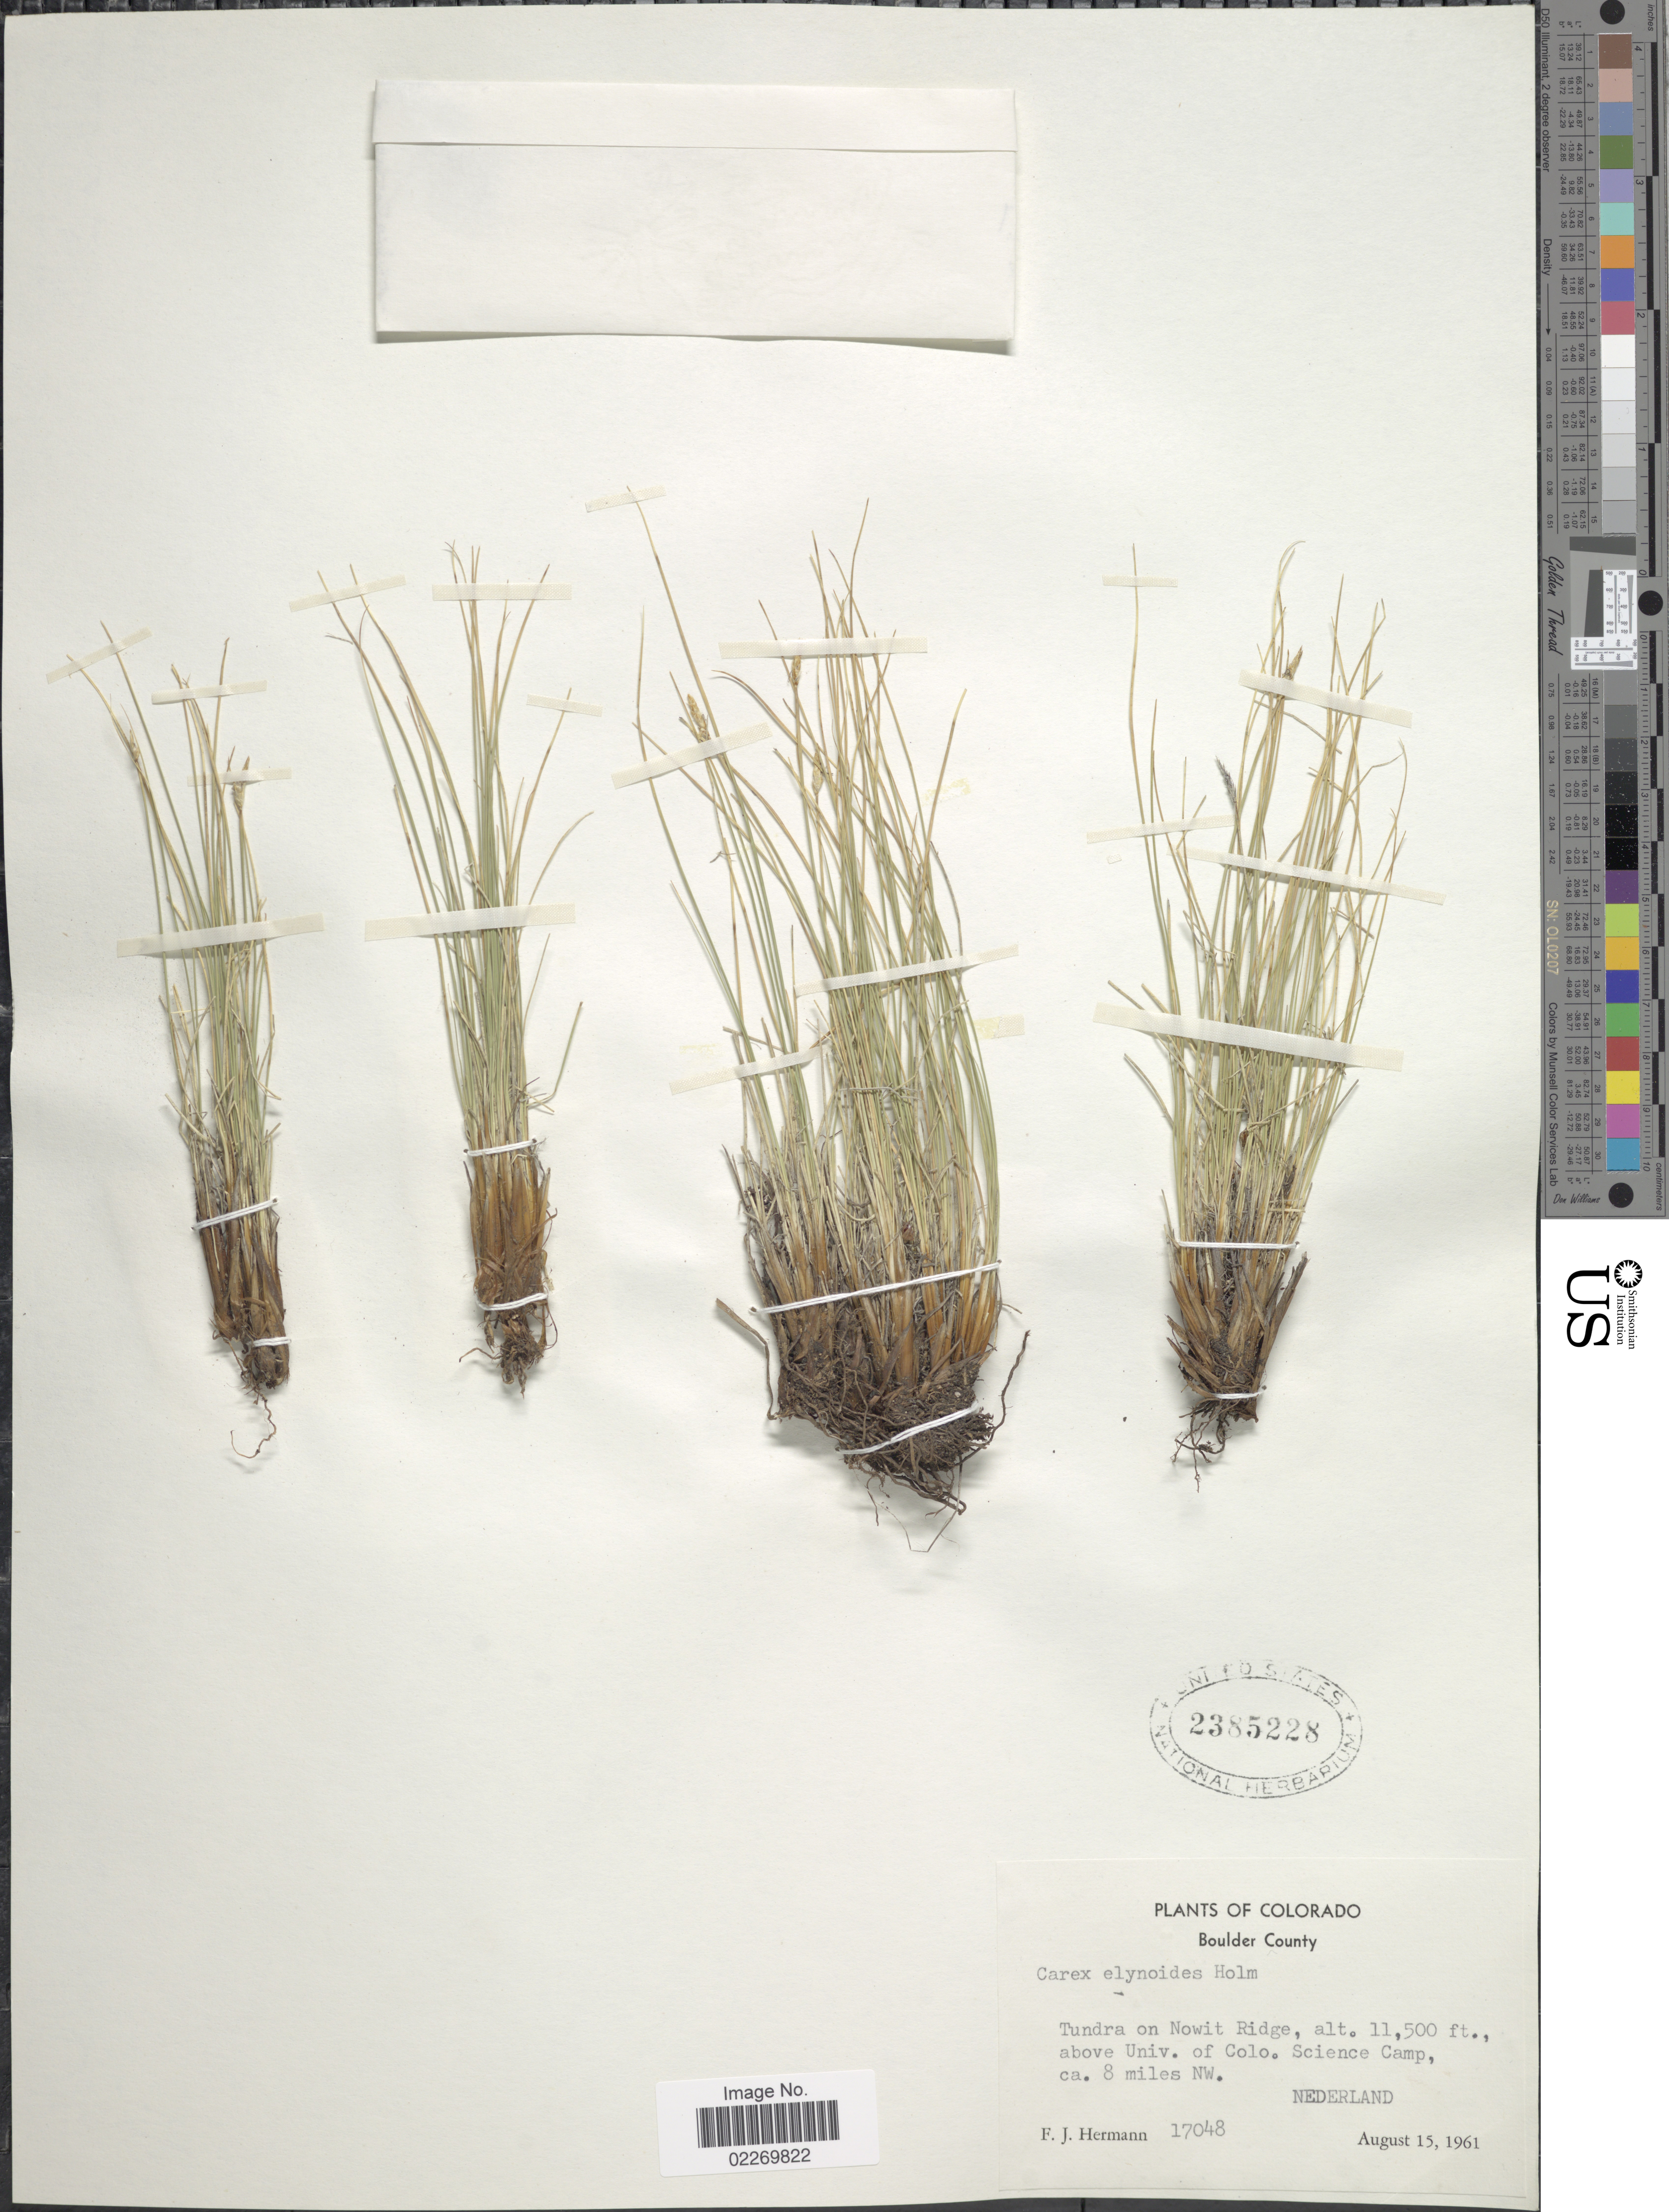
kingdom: Plantae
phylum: Tracheophyta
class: Liliopsida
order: Poales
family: Cyperaceae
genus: Carex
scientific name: Carex elynoides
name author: Holm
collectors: F. J. Hermann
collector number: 17048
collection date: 1961-08-15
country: United States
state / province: Colorado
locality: Boulder County. Tundra on Nowit Ridge, above Univ. of Colo. Science Camp, ca. 8 miles NW. Nederland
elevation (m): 3505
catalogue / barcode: US 2385228